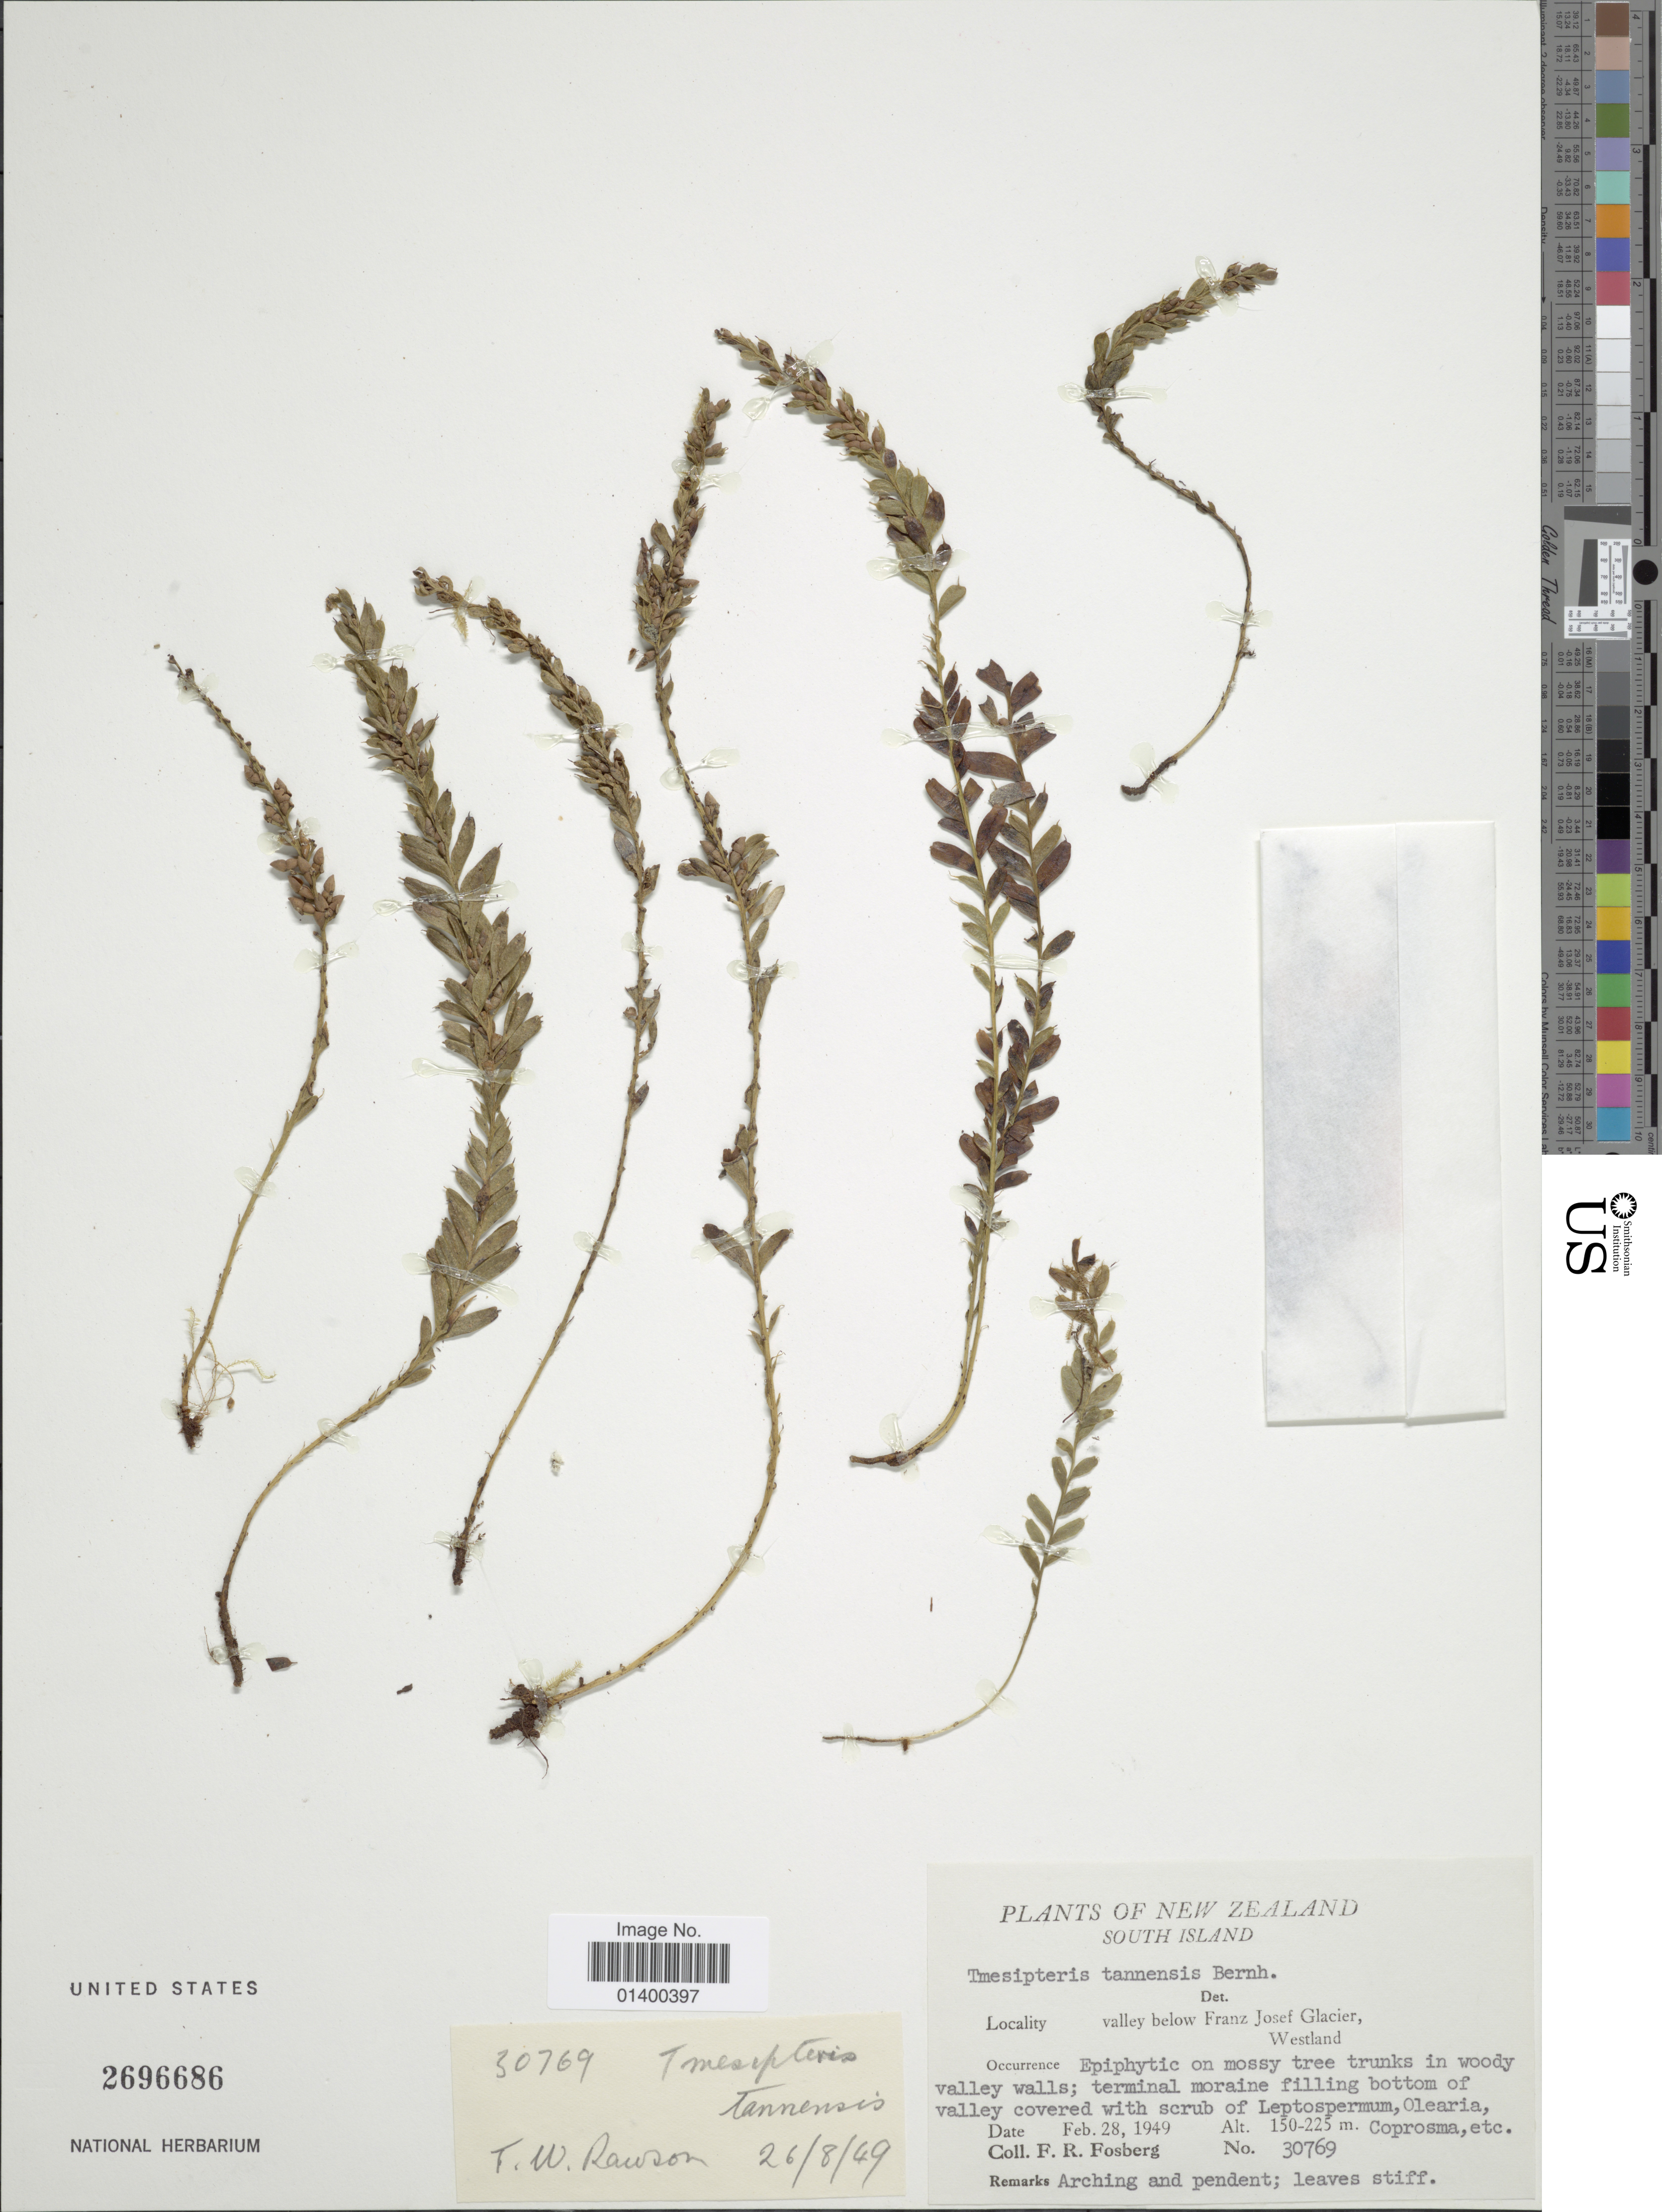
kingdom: Plantae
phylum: Tracheophyta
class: Polypodiopsida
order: Psilotales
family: Psilotaceae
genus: Tmesipteris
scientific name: Tmesipteris tannensis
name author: (Spreng.) Bernh.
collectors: F. R. Fosberg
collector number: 30769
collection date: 1949-02-28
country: New Zealand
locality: South island, valley below Franz Josef Glacier, Westland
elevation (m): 150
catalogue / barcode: US 2696686